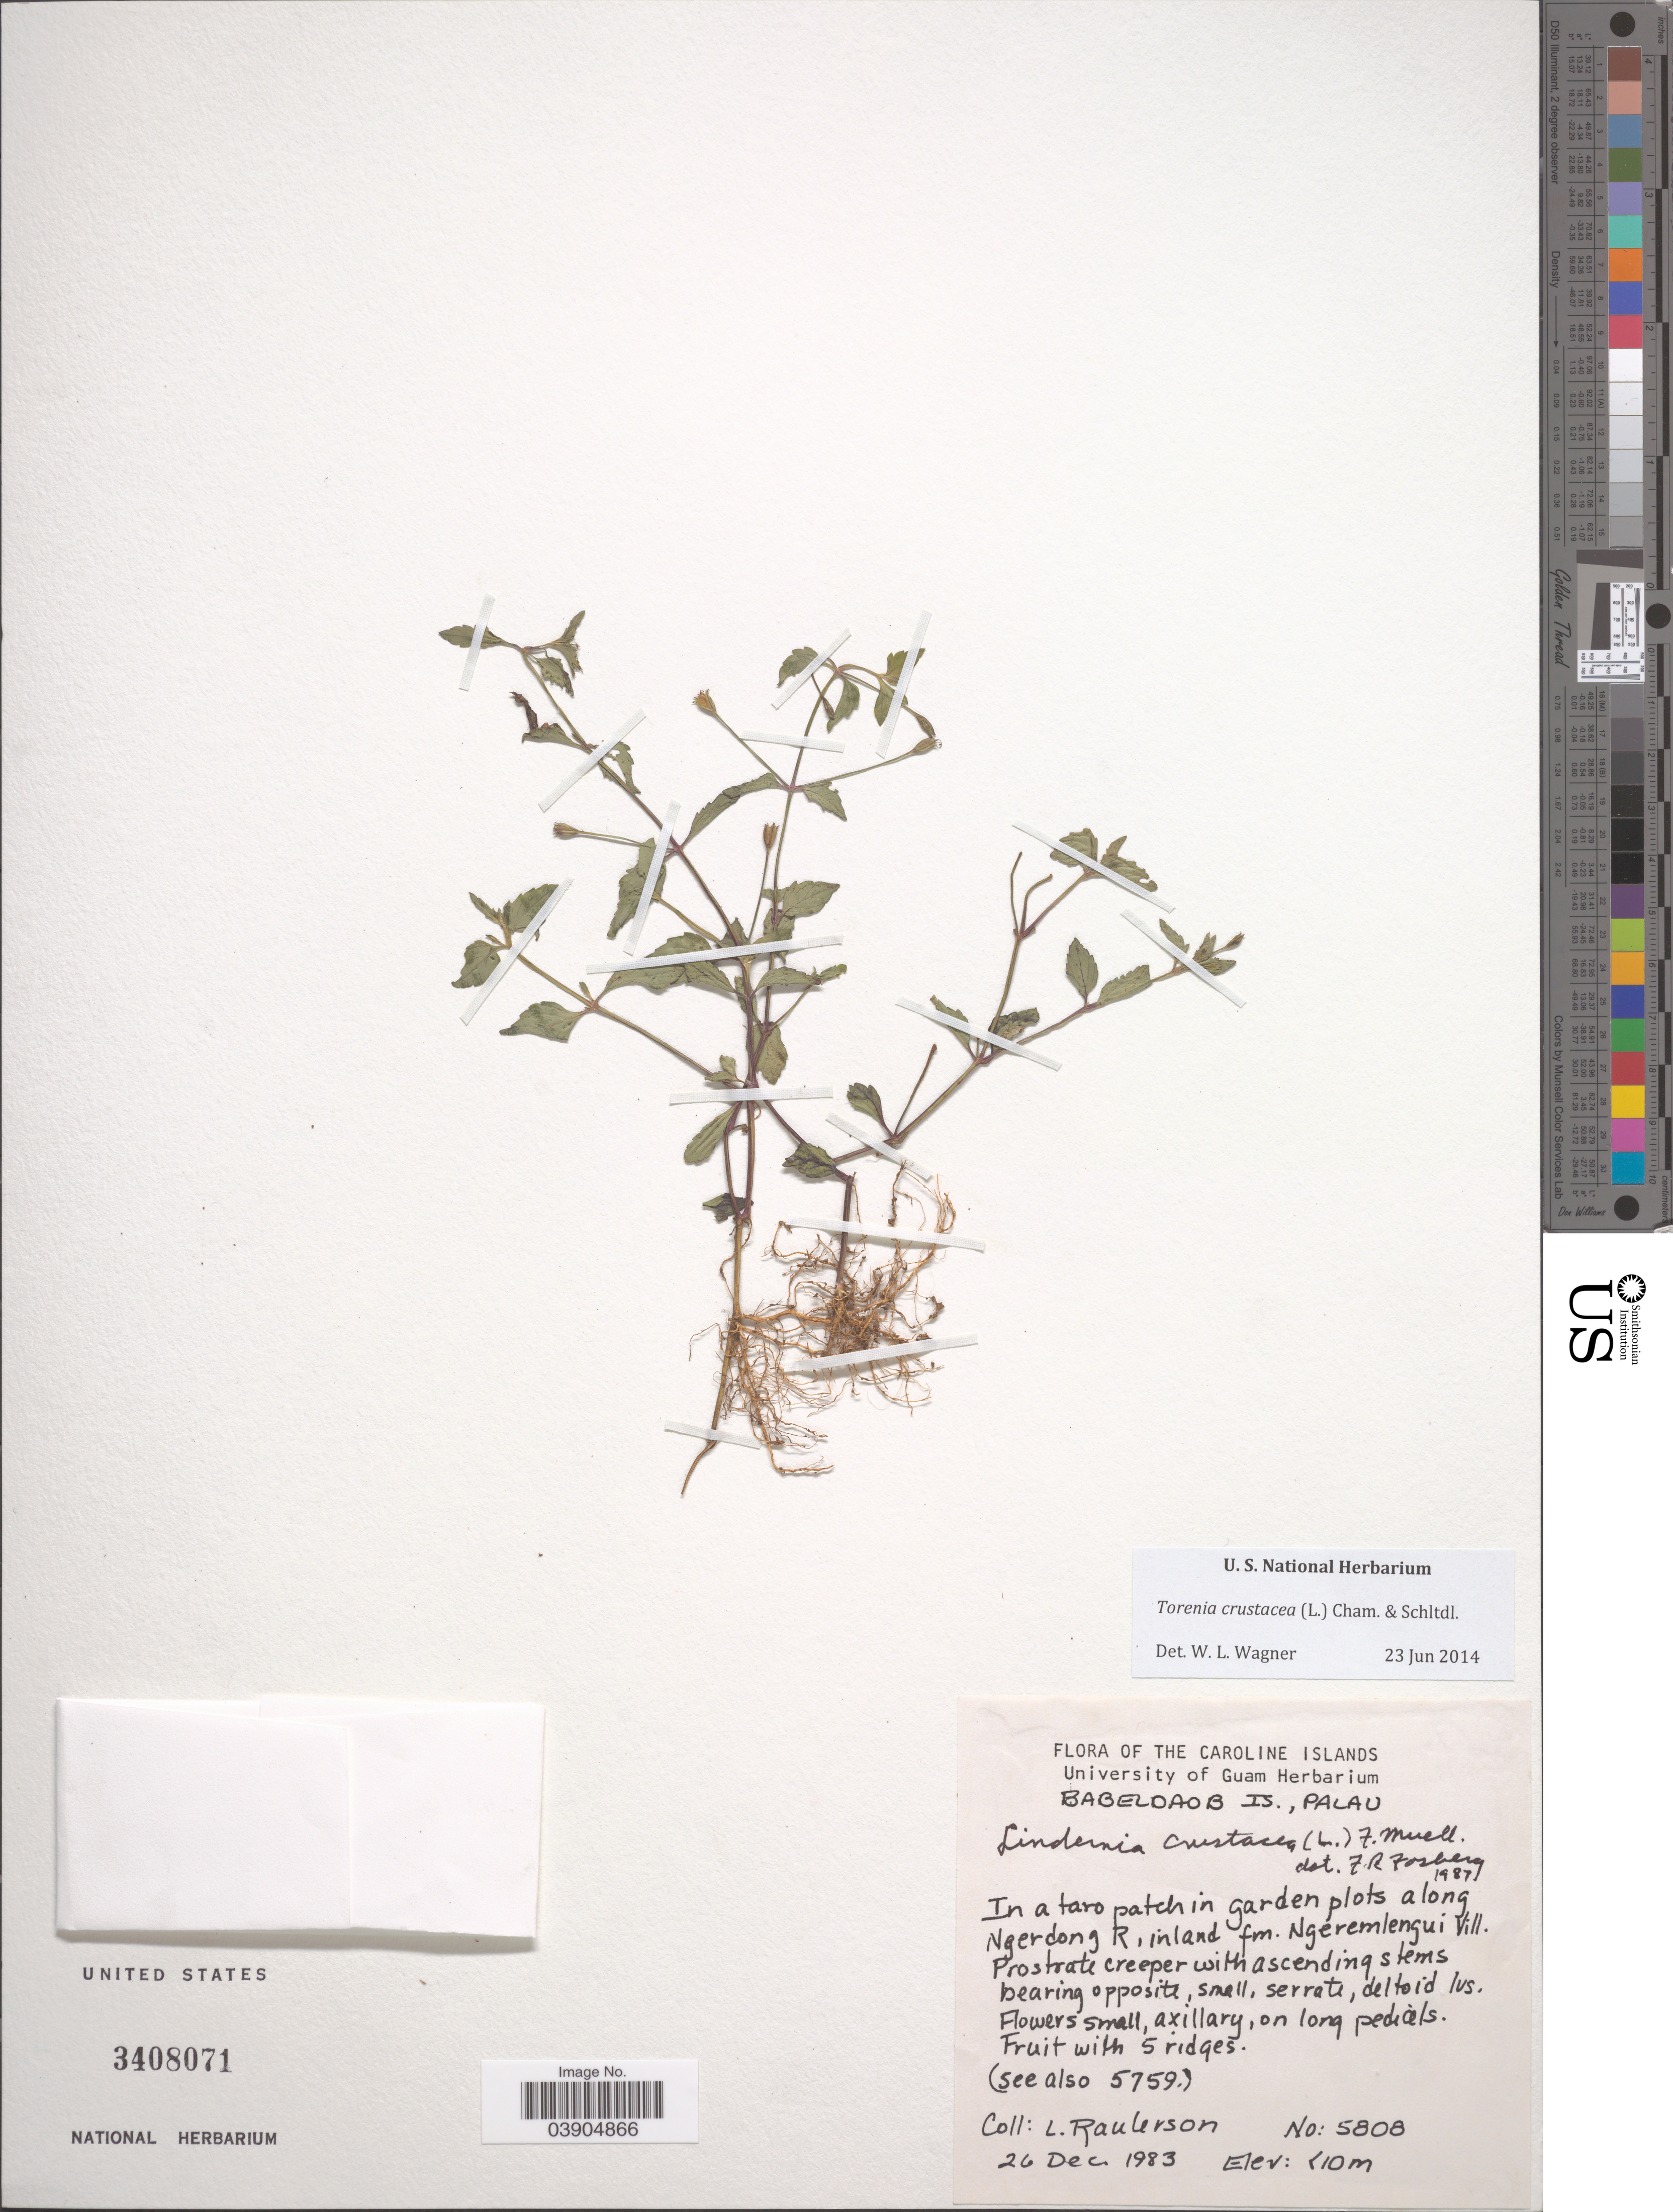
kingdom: Plantae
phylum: Tracheophyta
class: Magnoliopsida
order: Lamiales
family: Linderniaceae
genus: Lindernia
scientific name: Lindernia crustacea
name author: (L.) F. Muell.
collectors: L. Raulerson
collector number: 5808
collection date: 1983-12-26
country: Palau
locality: The Caroline Islands. Babeldaob Is., Palau. In a taro patch in garden plots along Ngerdong R, inland fm. Ngeremlengui Vill.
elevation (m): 10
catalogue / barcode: US 3408071